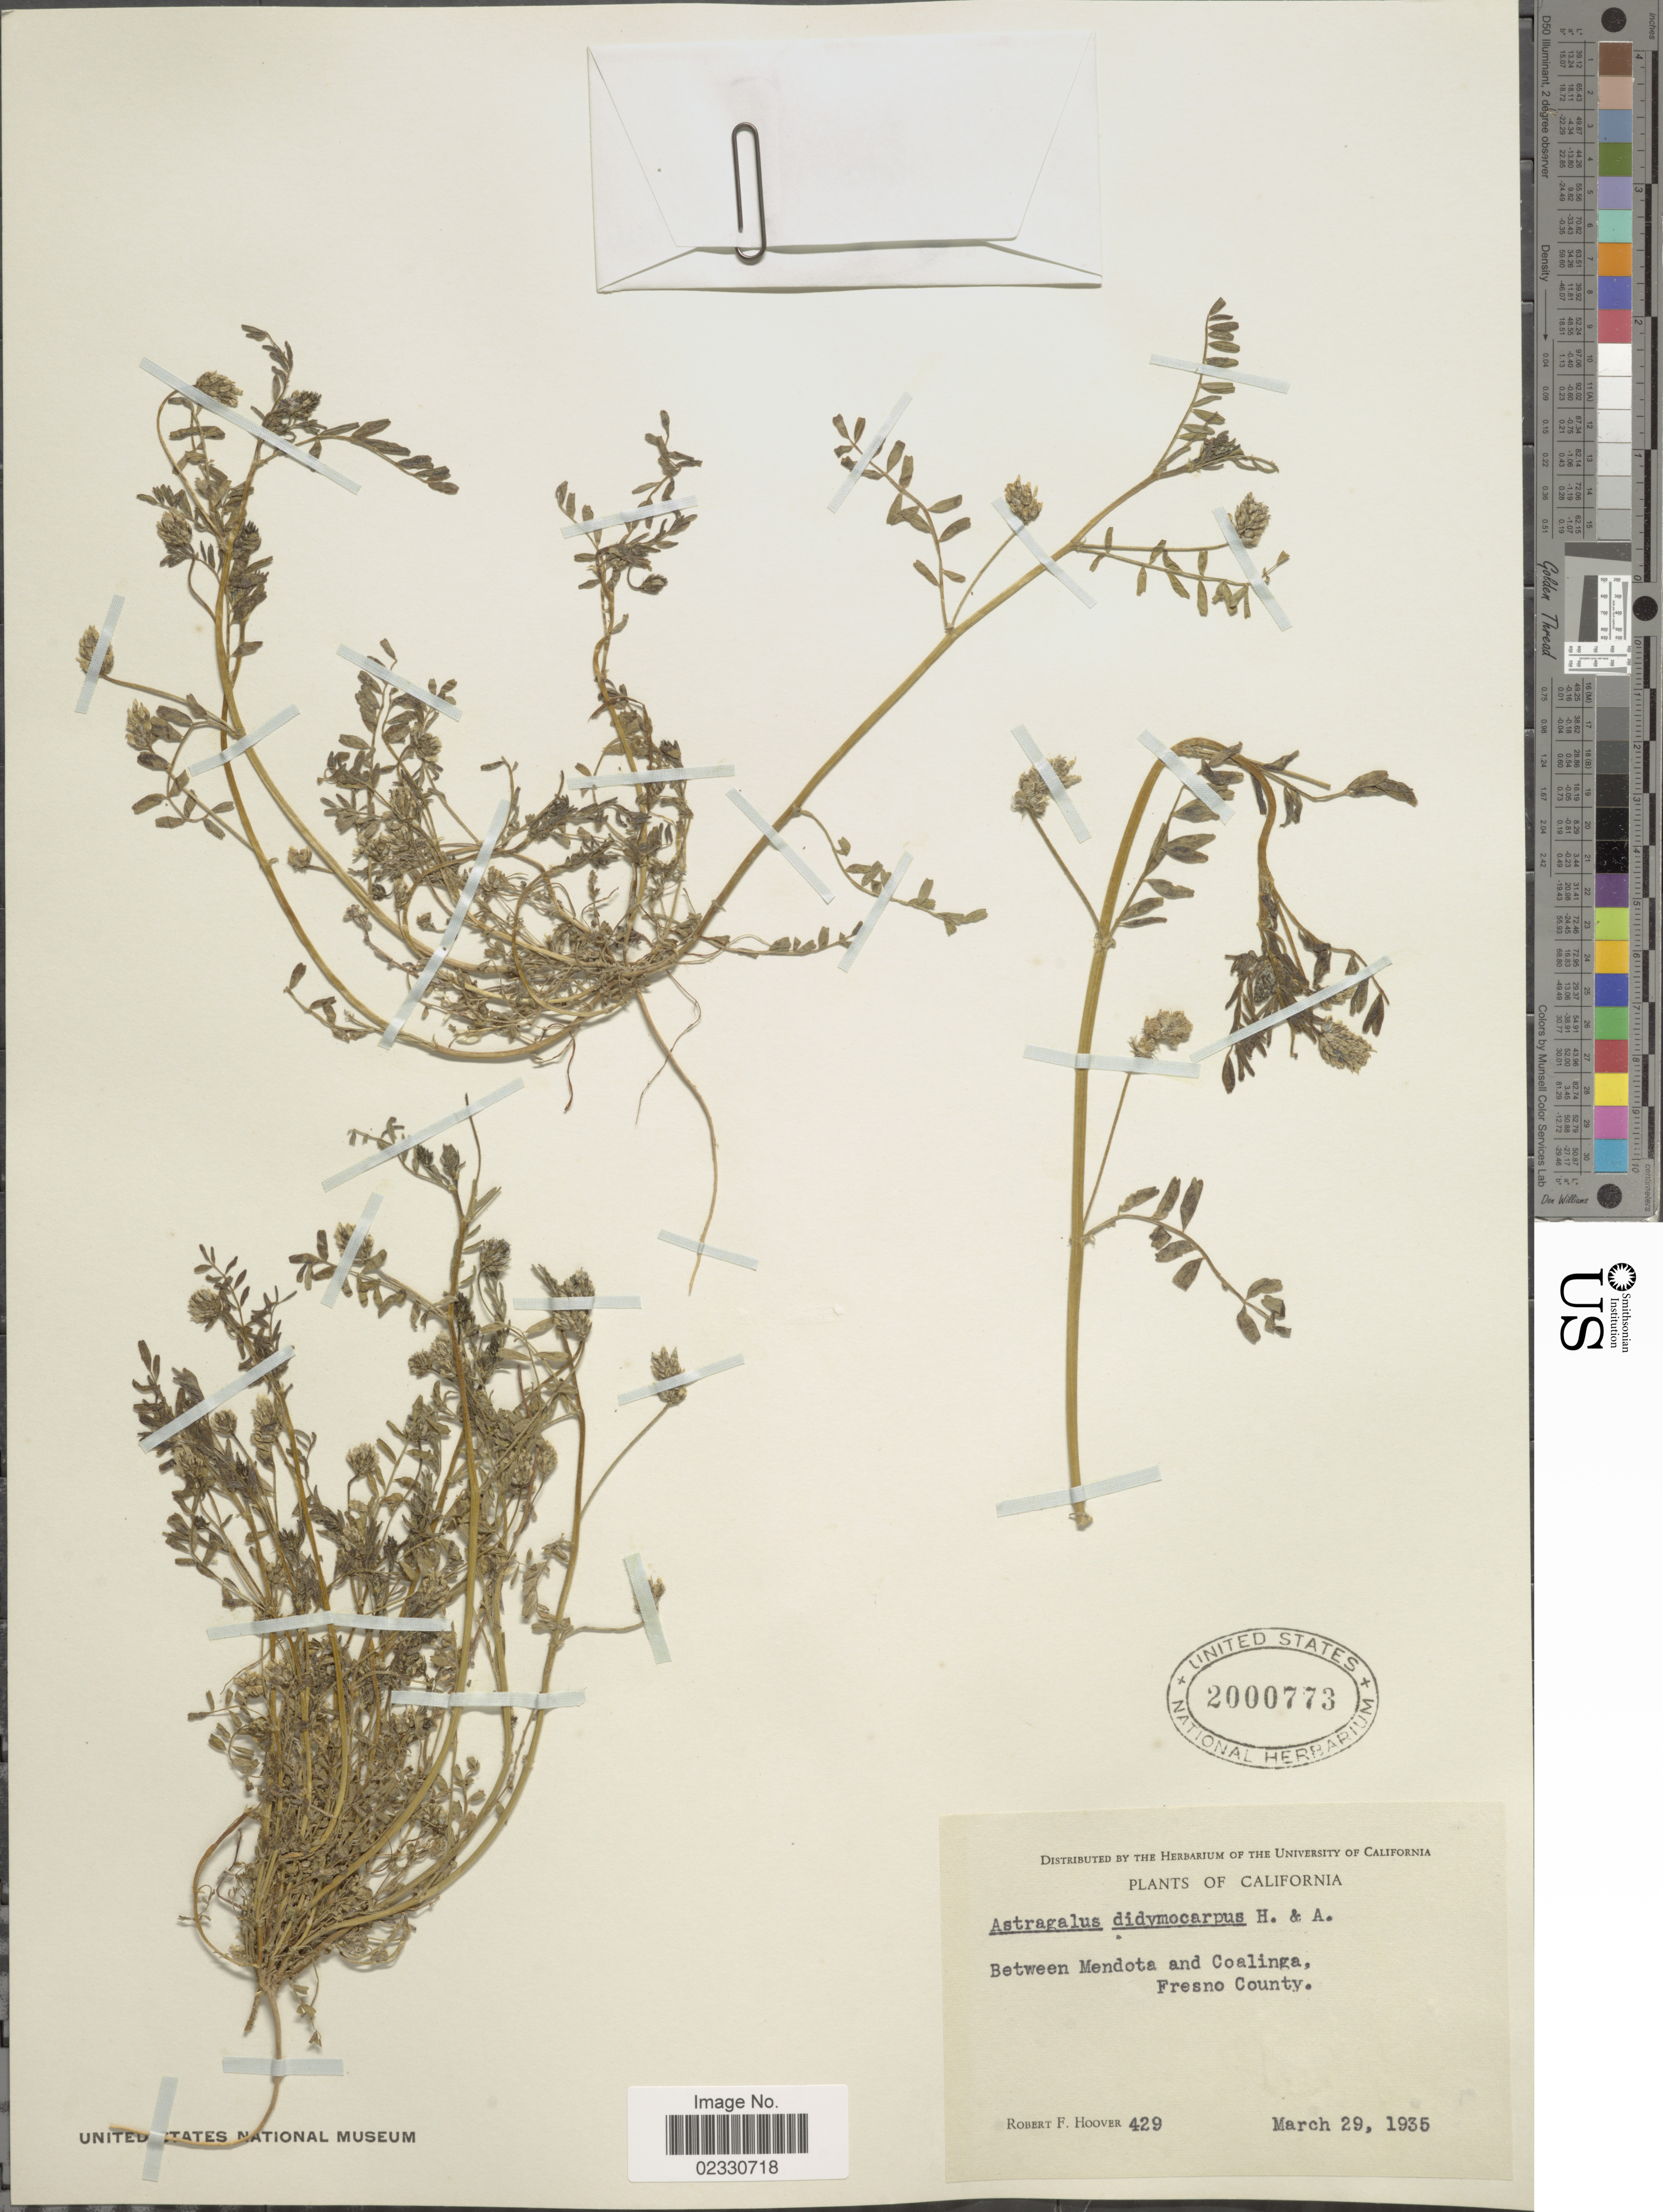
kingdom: Plantae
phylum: Tracheophyta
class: Magnoliopsida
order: Fabales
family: Fabaceae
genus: Astragalus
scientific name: Astragalus didymocarpus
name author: Hook. & Arn.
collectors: R. F. Hoover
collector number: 429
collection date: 1935-03-29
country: United States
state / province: California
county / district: Fresno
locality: Between Mendota and Coalinga, Fresno County.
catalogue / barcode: US 2000773